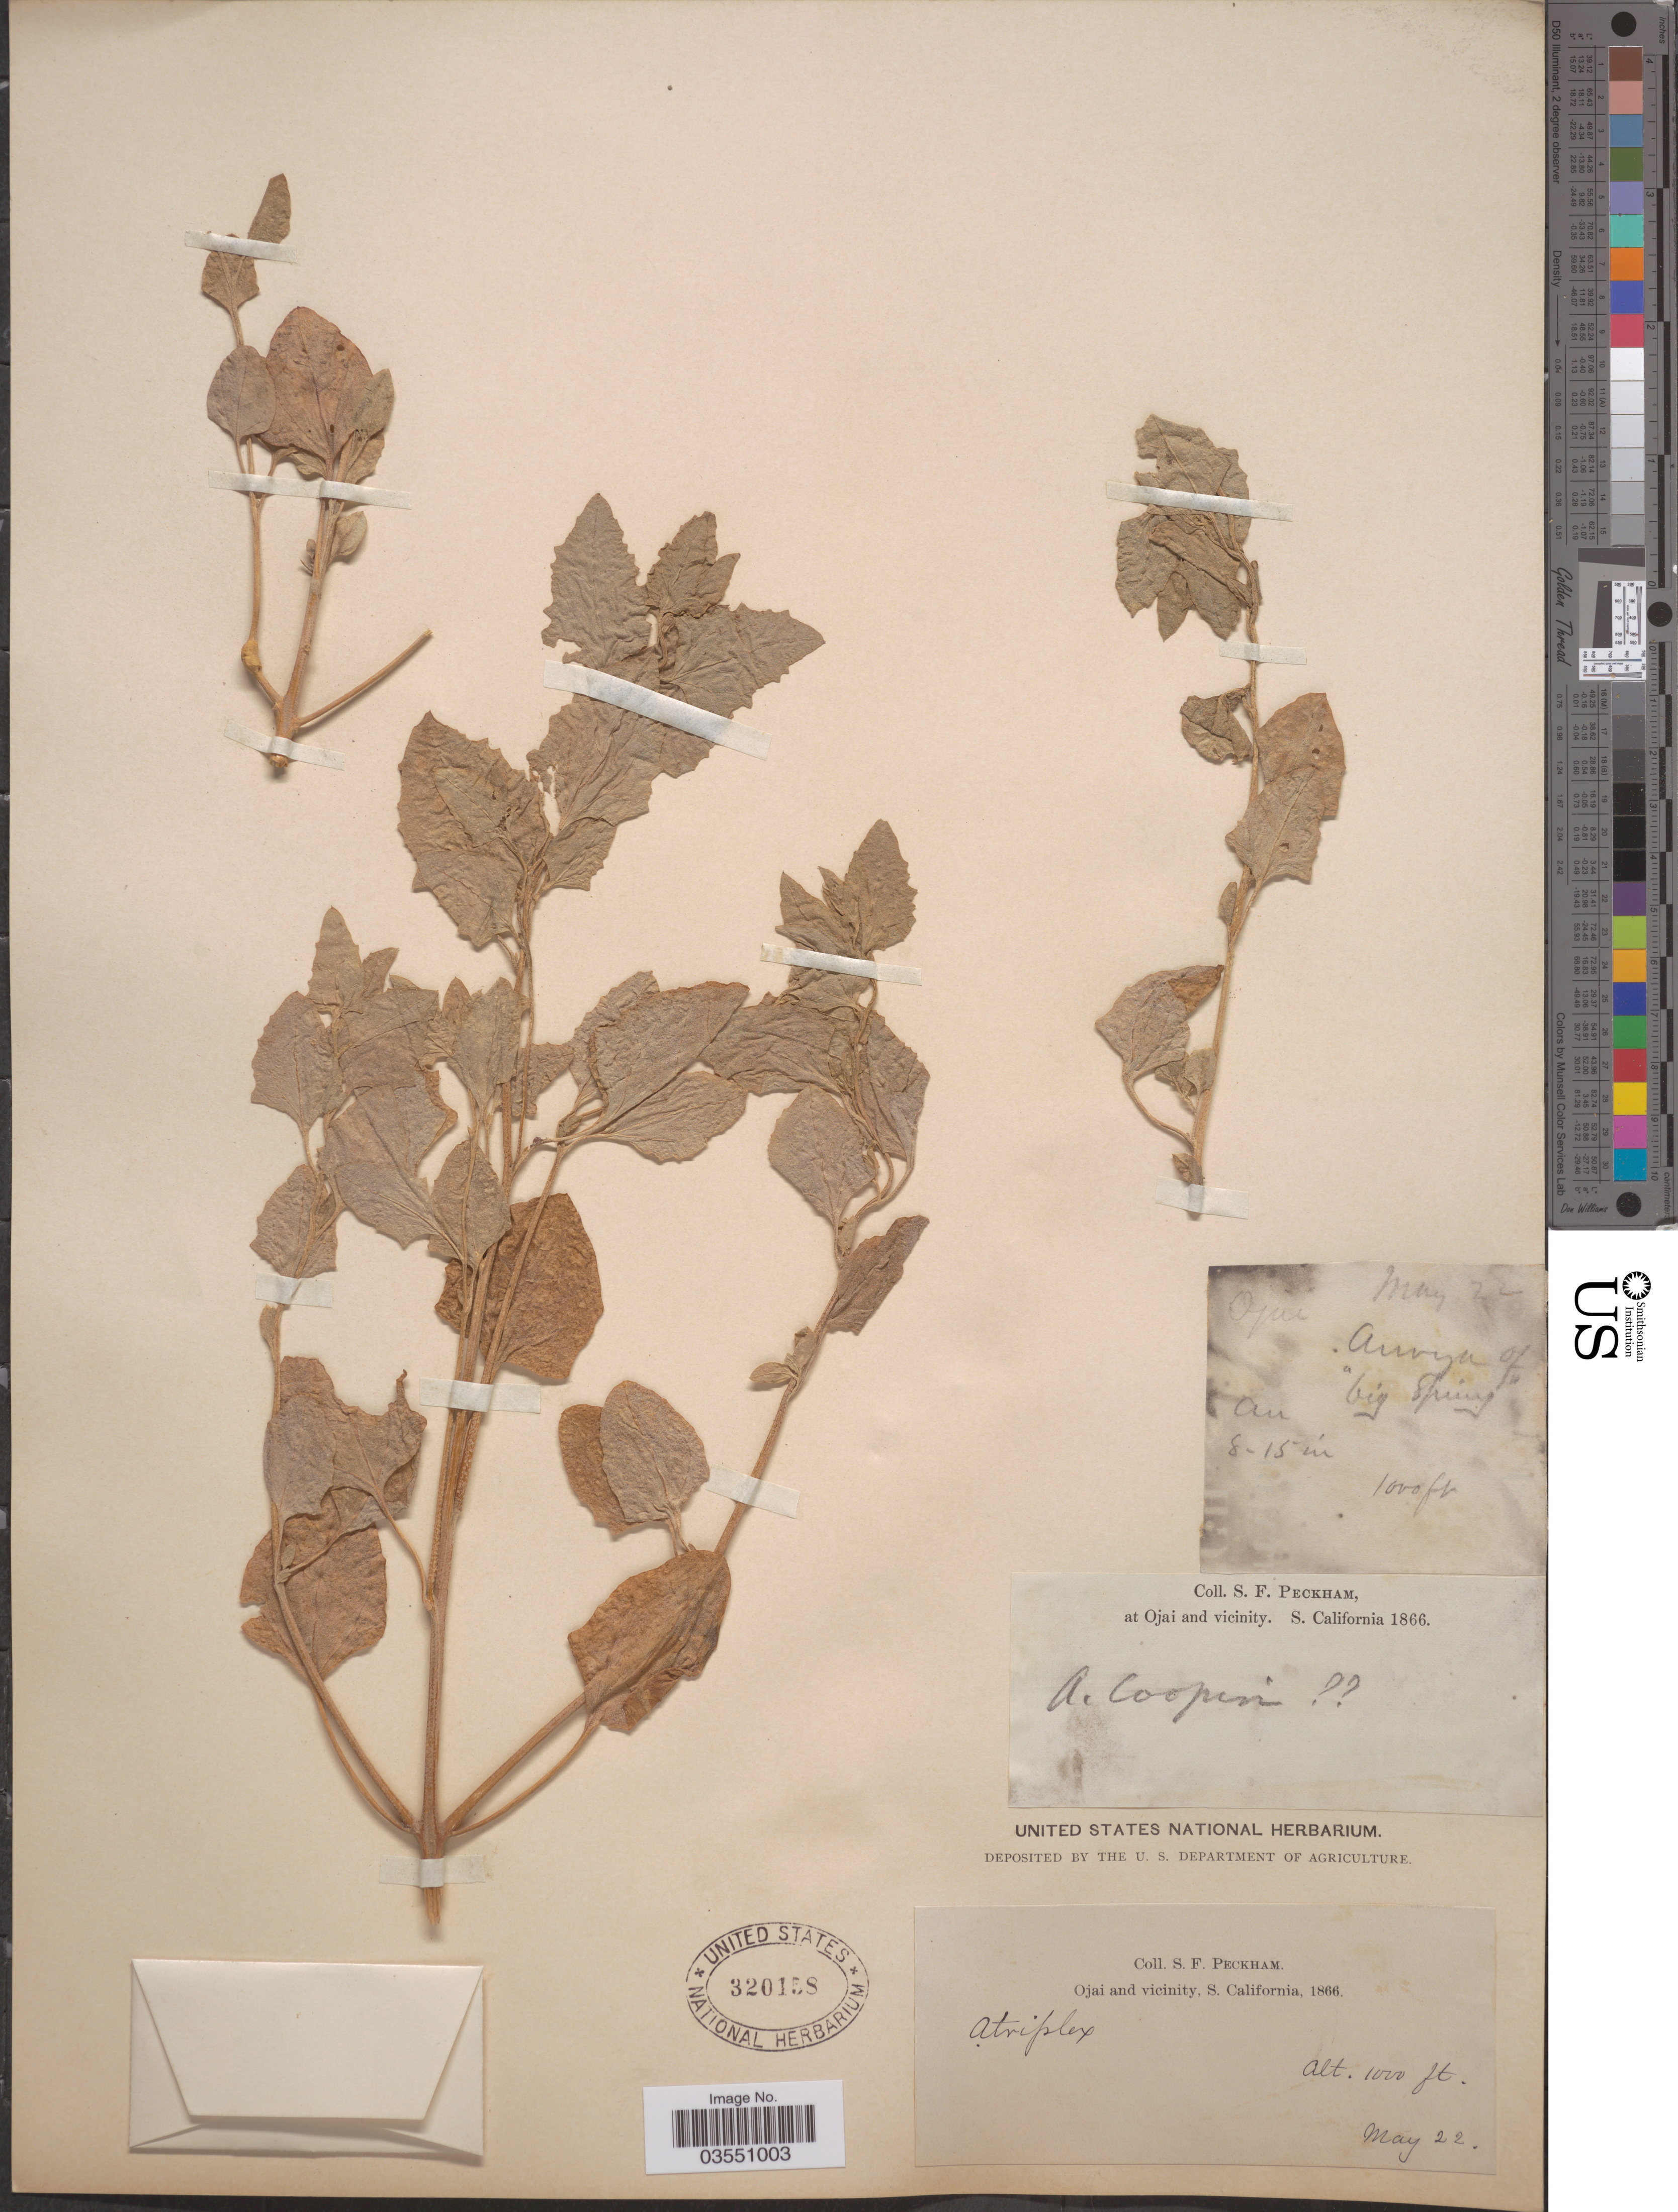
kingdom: Plantae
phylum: Tracheophyta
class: Magnoliopsida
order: Caryophyllales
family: Amaranthaceae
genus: Atriplex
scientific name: Atriplex argentea var. expansa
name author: (S. Watson) S.L. Welsh & Reveal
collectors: S. Peckham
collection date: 1866-05-22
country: United States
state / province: California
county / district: Ventura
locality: Ojai and vicinity, S. California.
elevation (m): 305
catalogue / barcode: US 320158